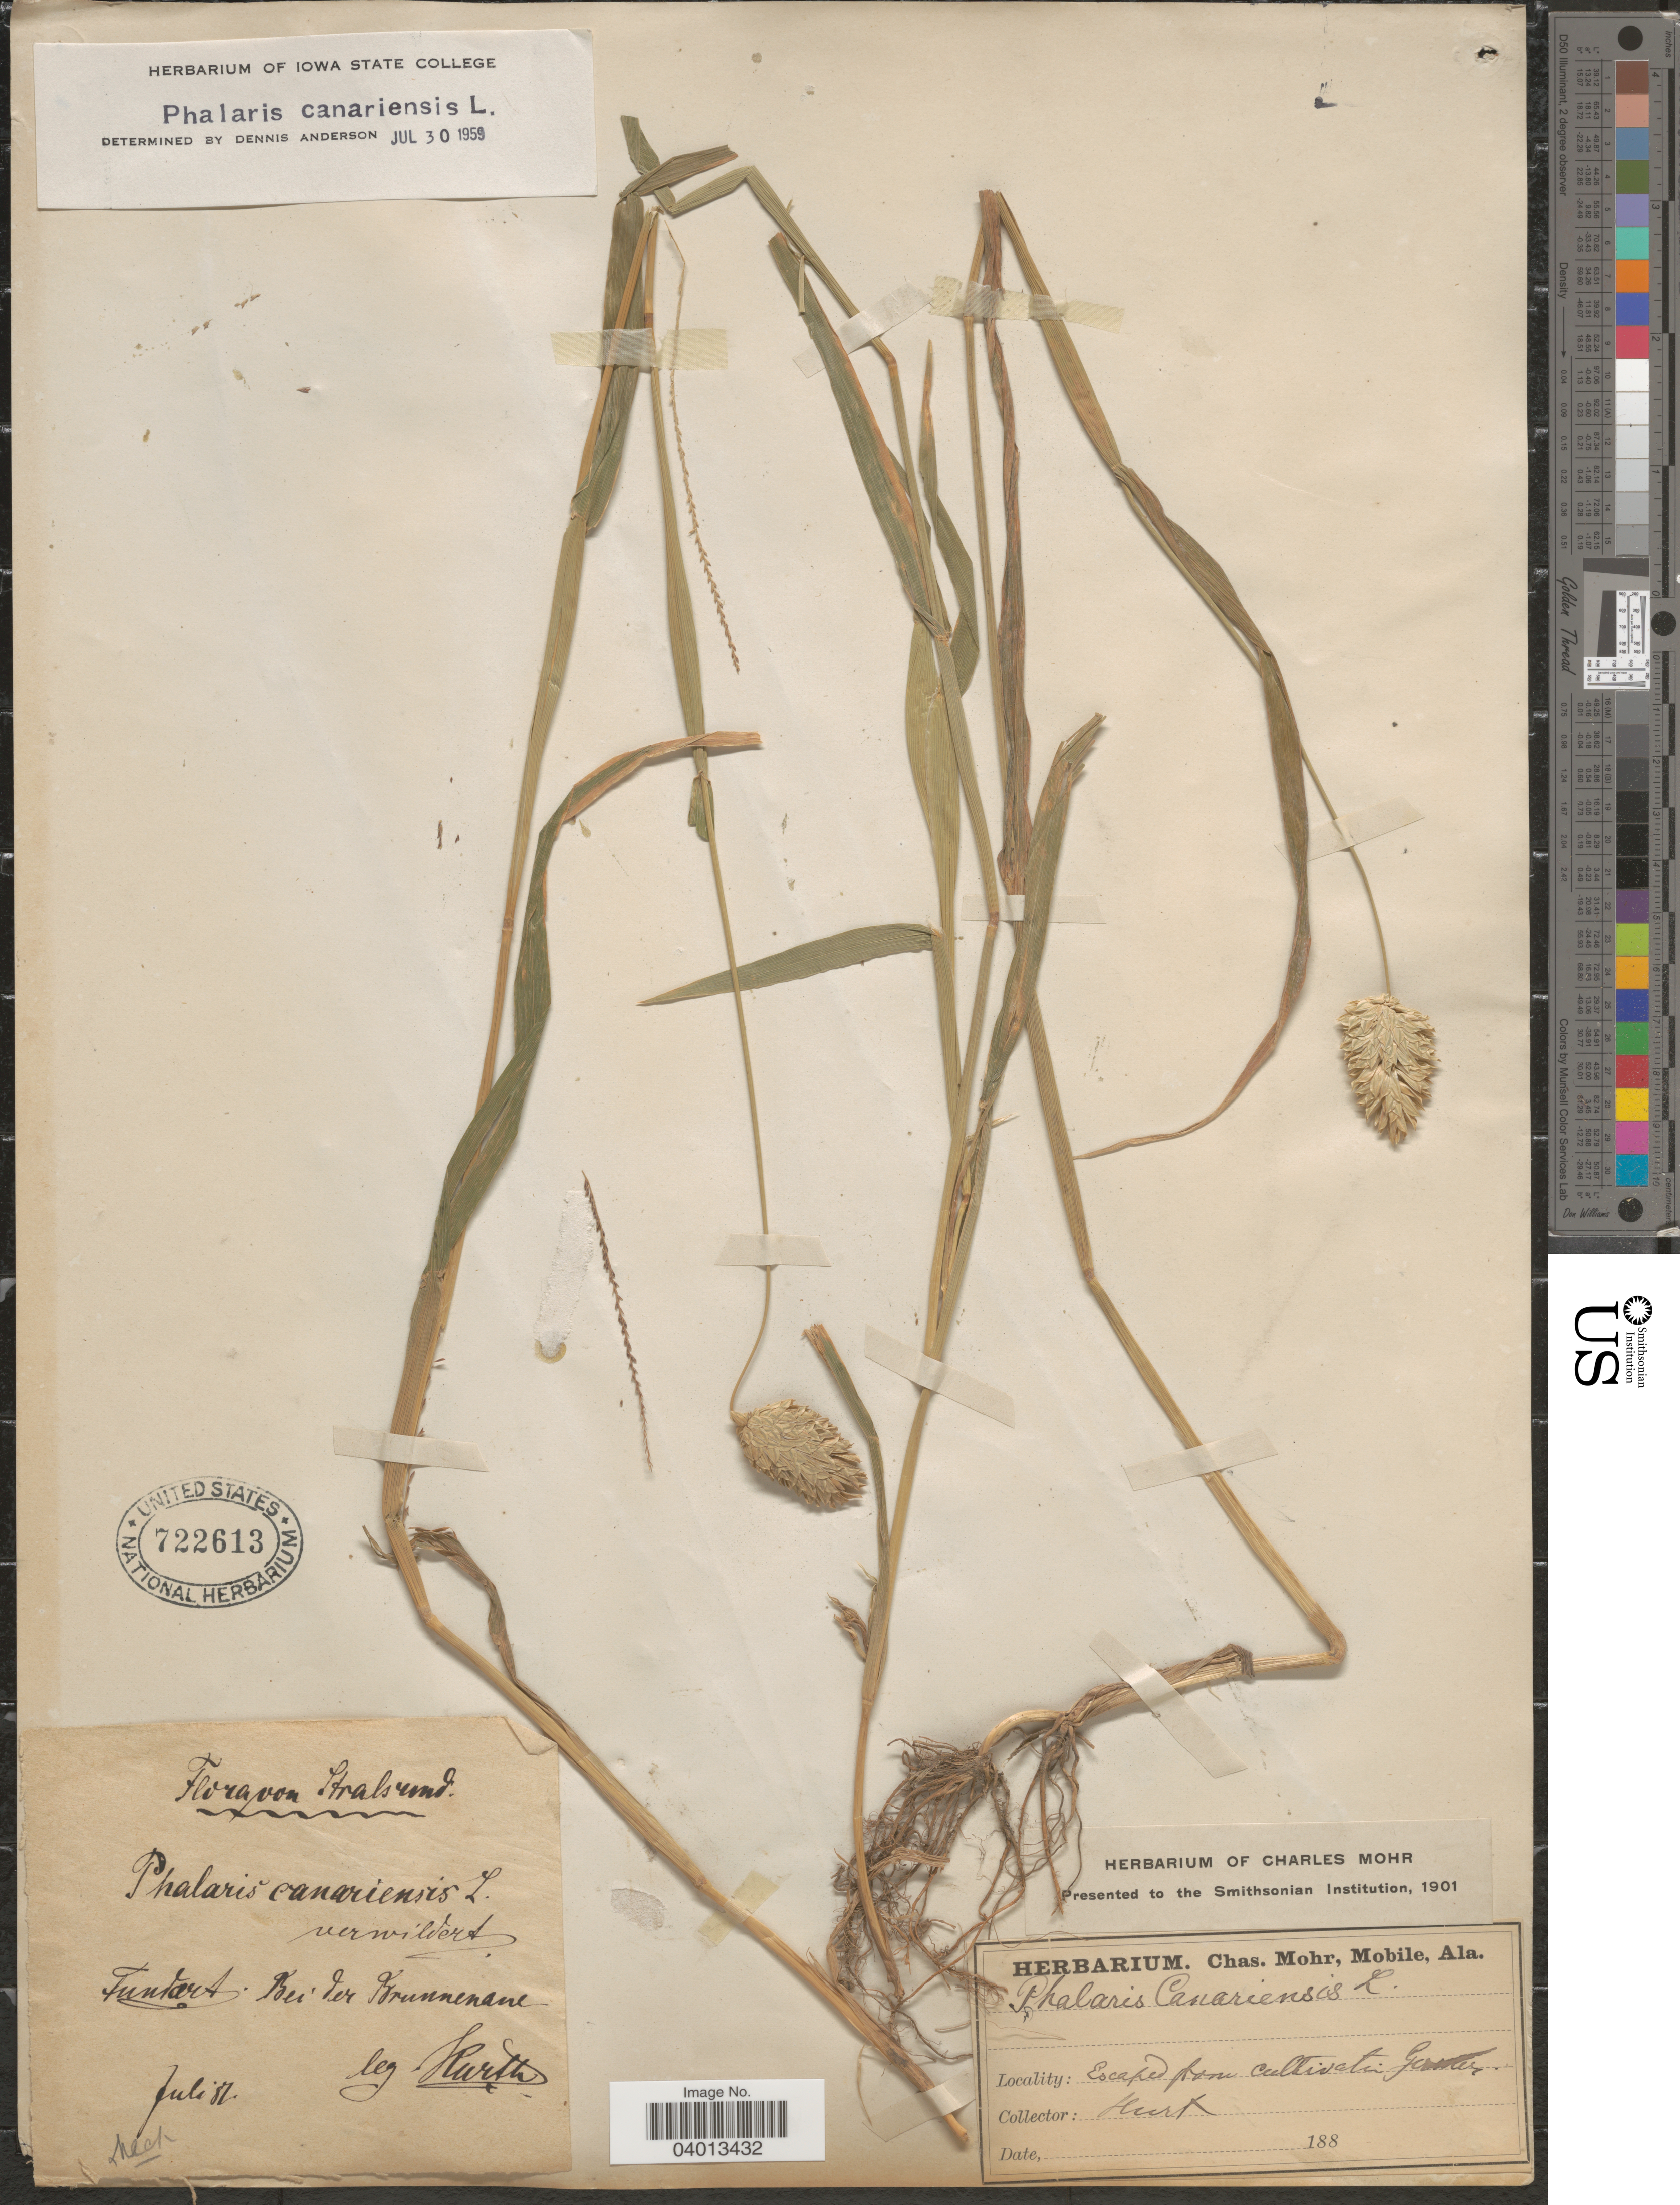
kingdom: Plantae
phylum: Tracheophyta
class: Liliopsida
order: Poales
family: Poaceae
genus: Phalaris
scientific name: Phalaris canariensis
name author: L.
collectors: Kurth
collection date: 1881-07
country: Germany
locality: Stralsund. Bei der Brunnenane. Escaped from cultivation.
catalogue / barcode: US 722613